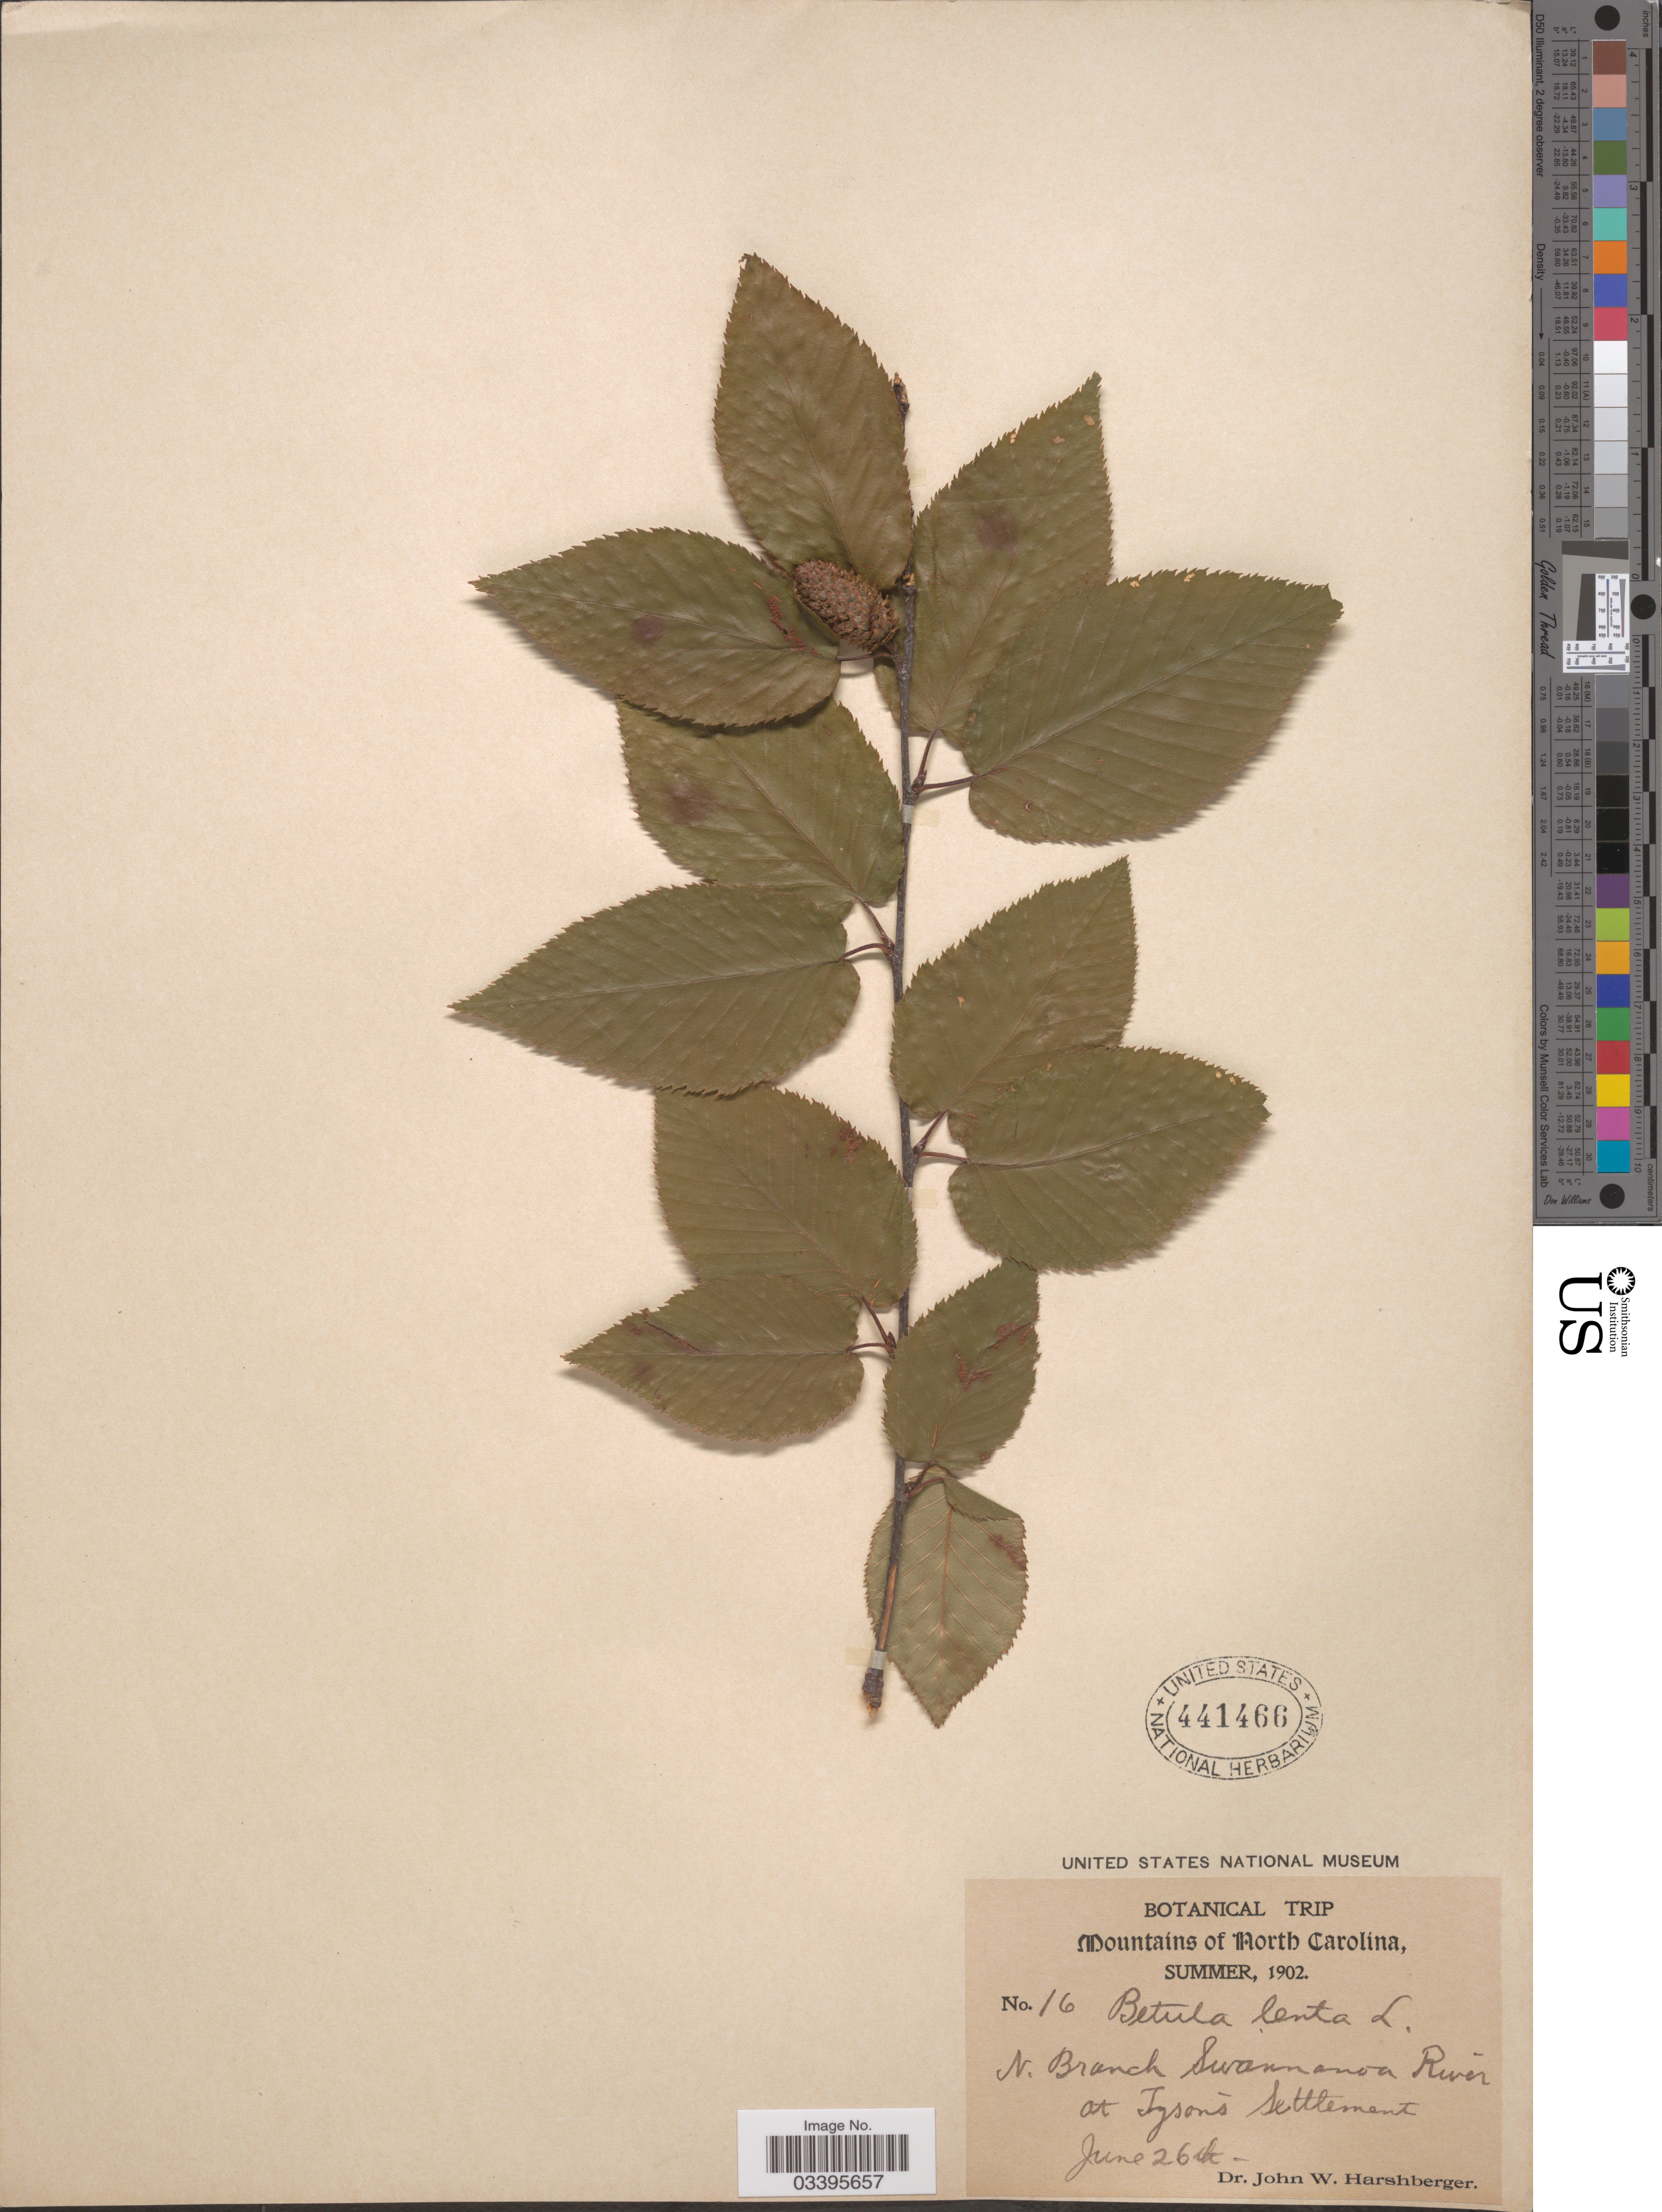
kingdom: Plantae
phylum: Tracheophyta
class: Magnoliopsida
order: Fagales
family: Betulaceae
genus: Betula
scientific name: Betula lenta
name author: L.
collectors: J. W. Harshberger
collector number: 16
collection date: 1902-06-26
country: United States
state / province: North Carolina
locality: N. Branch Swannanoa River at Tyson's Settlement.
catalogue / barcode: US 441466